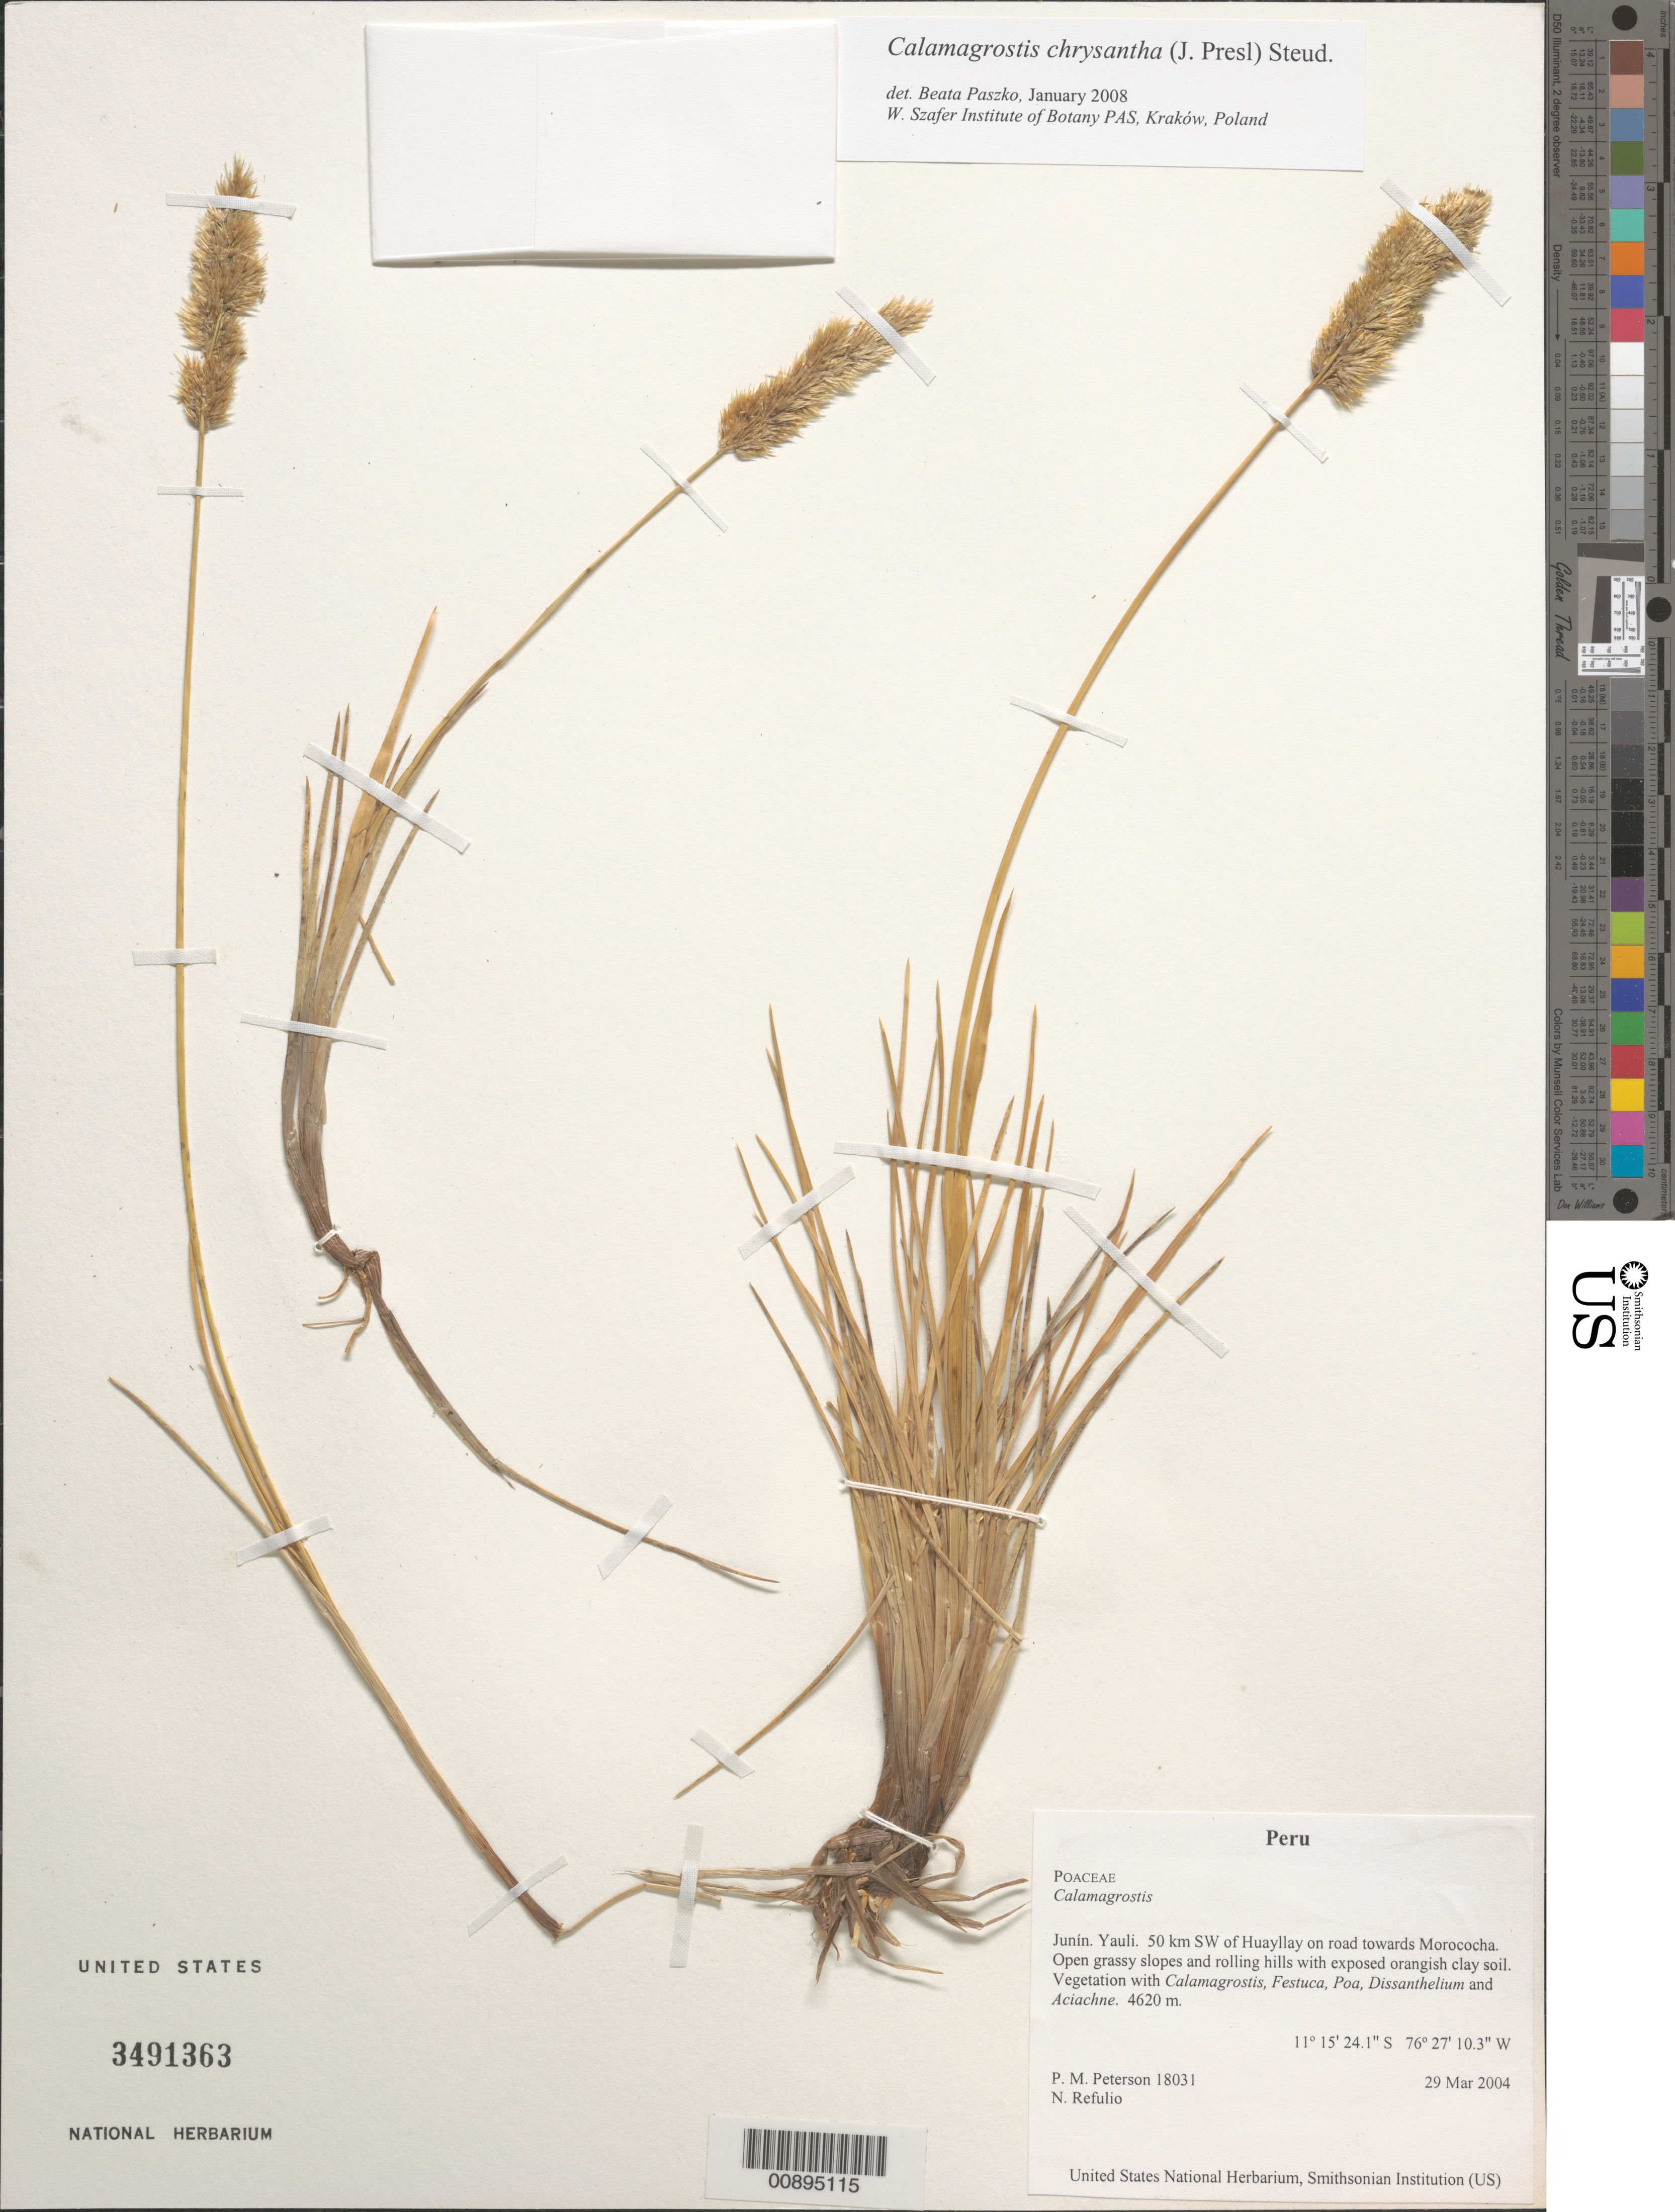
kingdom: Plantae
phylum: Tracheophyta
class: Liliopsida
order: Poales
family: Poaceae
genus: Calamagrostis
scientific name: Calamagrostis sp.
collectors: P. M. Peterson & N. Refulio-Rodríguez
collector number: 18031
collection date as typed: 29 Mar 2004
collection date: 2004-03-29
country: Peru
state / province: Junín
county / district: Yauli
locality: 50 km SW of Huayllay on road towards Morococha. Open grassy slopes and rolling hills with exposed orangish clay soil. Vegetation with Calamagrostis, Festuca, Poa, Dissanthelium and Aciachne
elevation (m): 4620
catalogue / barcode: US 3491363